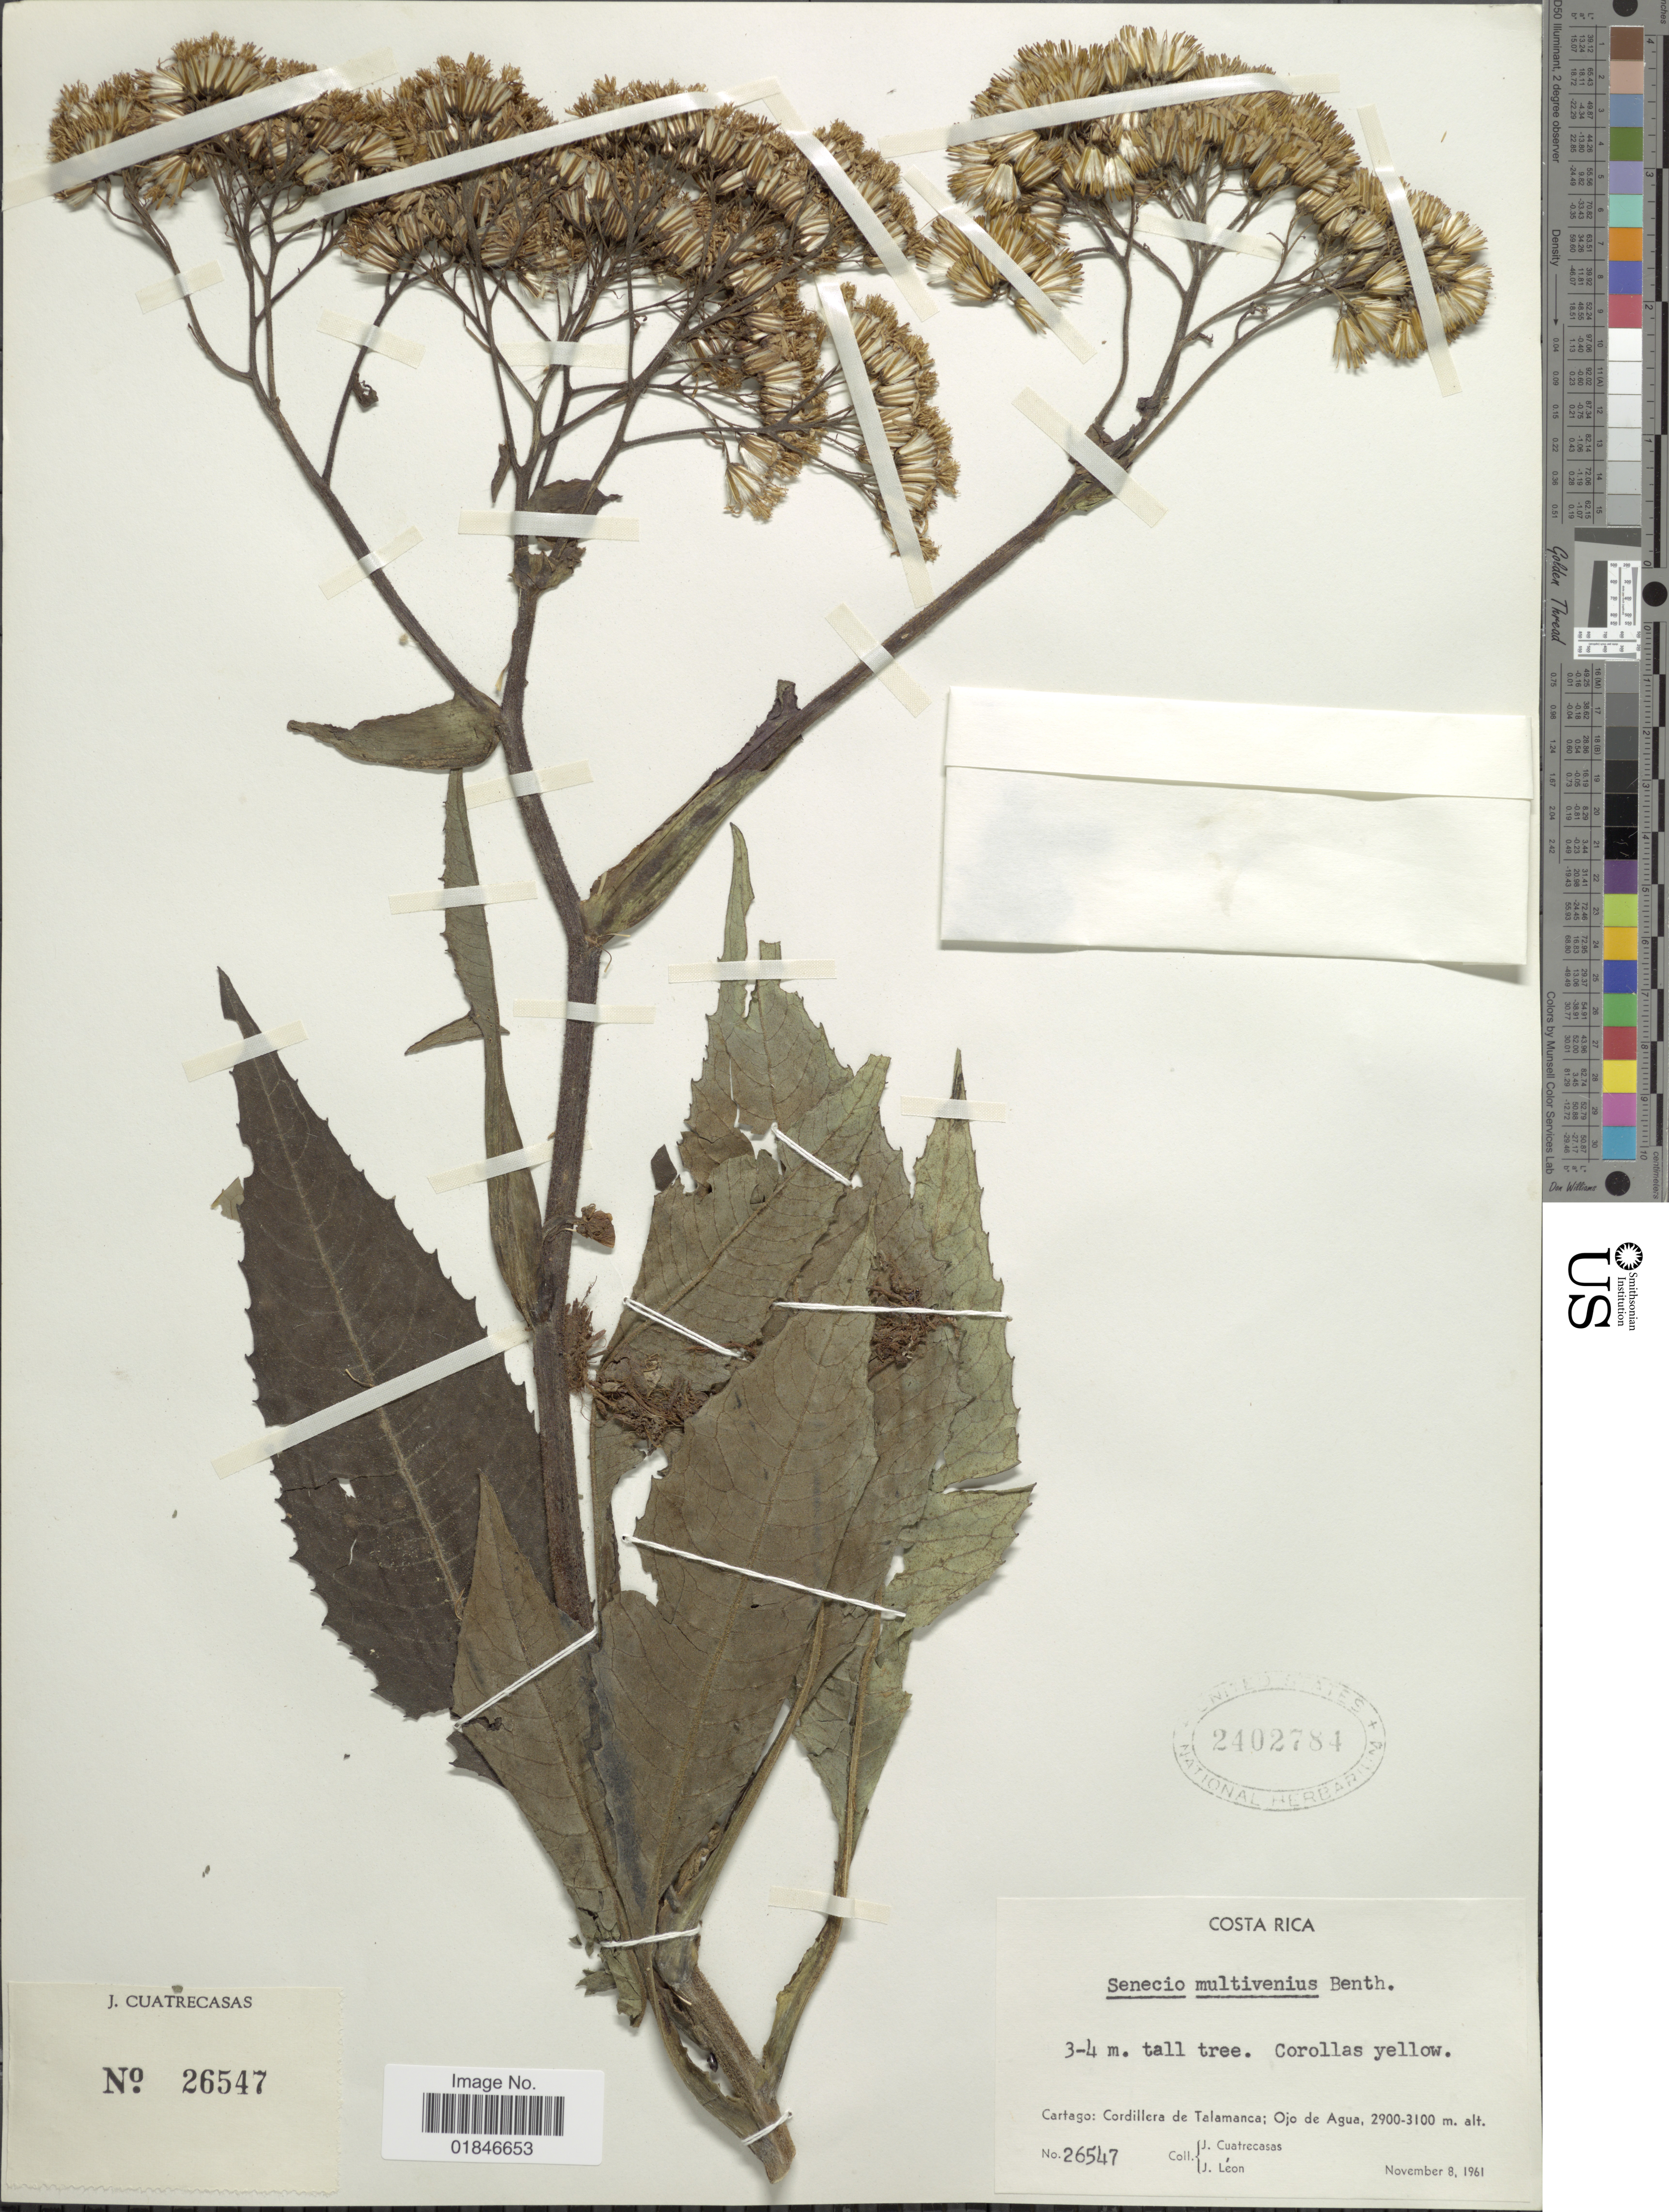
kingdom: Plantae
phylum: Tracheophyta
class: Magnoliopsida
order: Asterales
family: Asteraceae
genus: Jessea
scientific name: Jessea megaphylla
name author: (Greenm.) H. Rob. & Cuatrec.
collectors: J. Cuatrecasas & J. León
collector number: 26547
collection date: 1961-11-08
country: Costa Rica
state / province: Cartago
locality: Cartago: Cordillera de Talamanca; Ojo de Agua.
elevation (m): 2900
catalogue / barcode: US 2402784